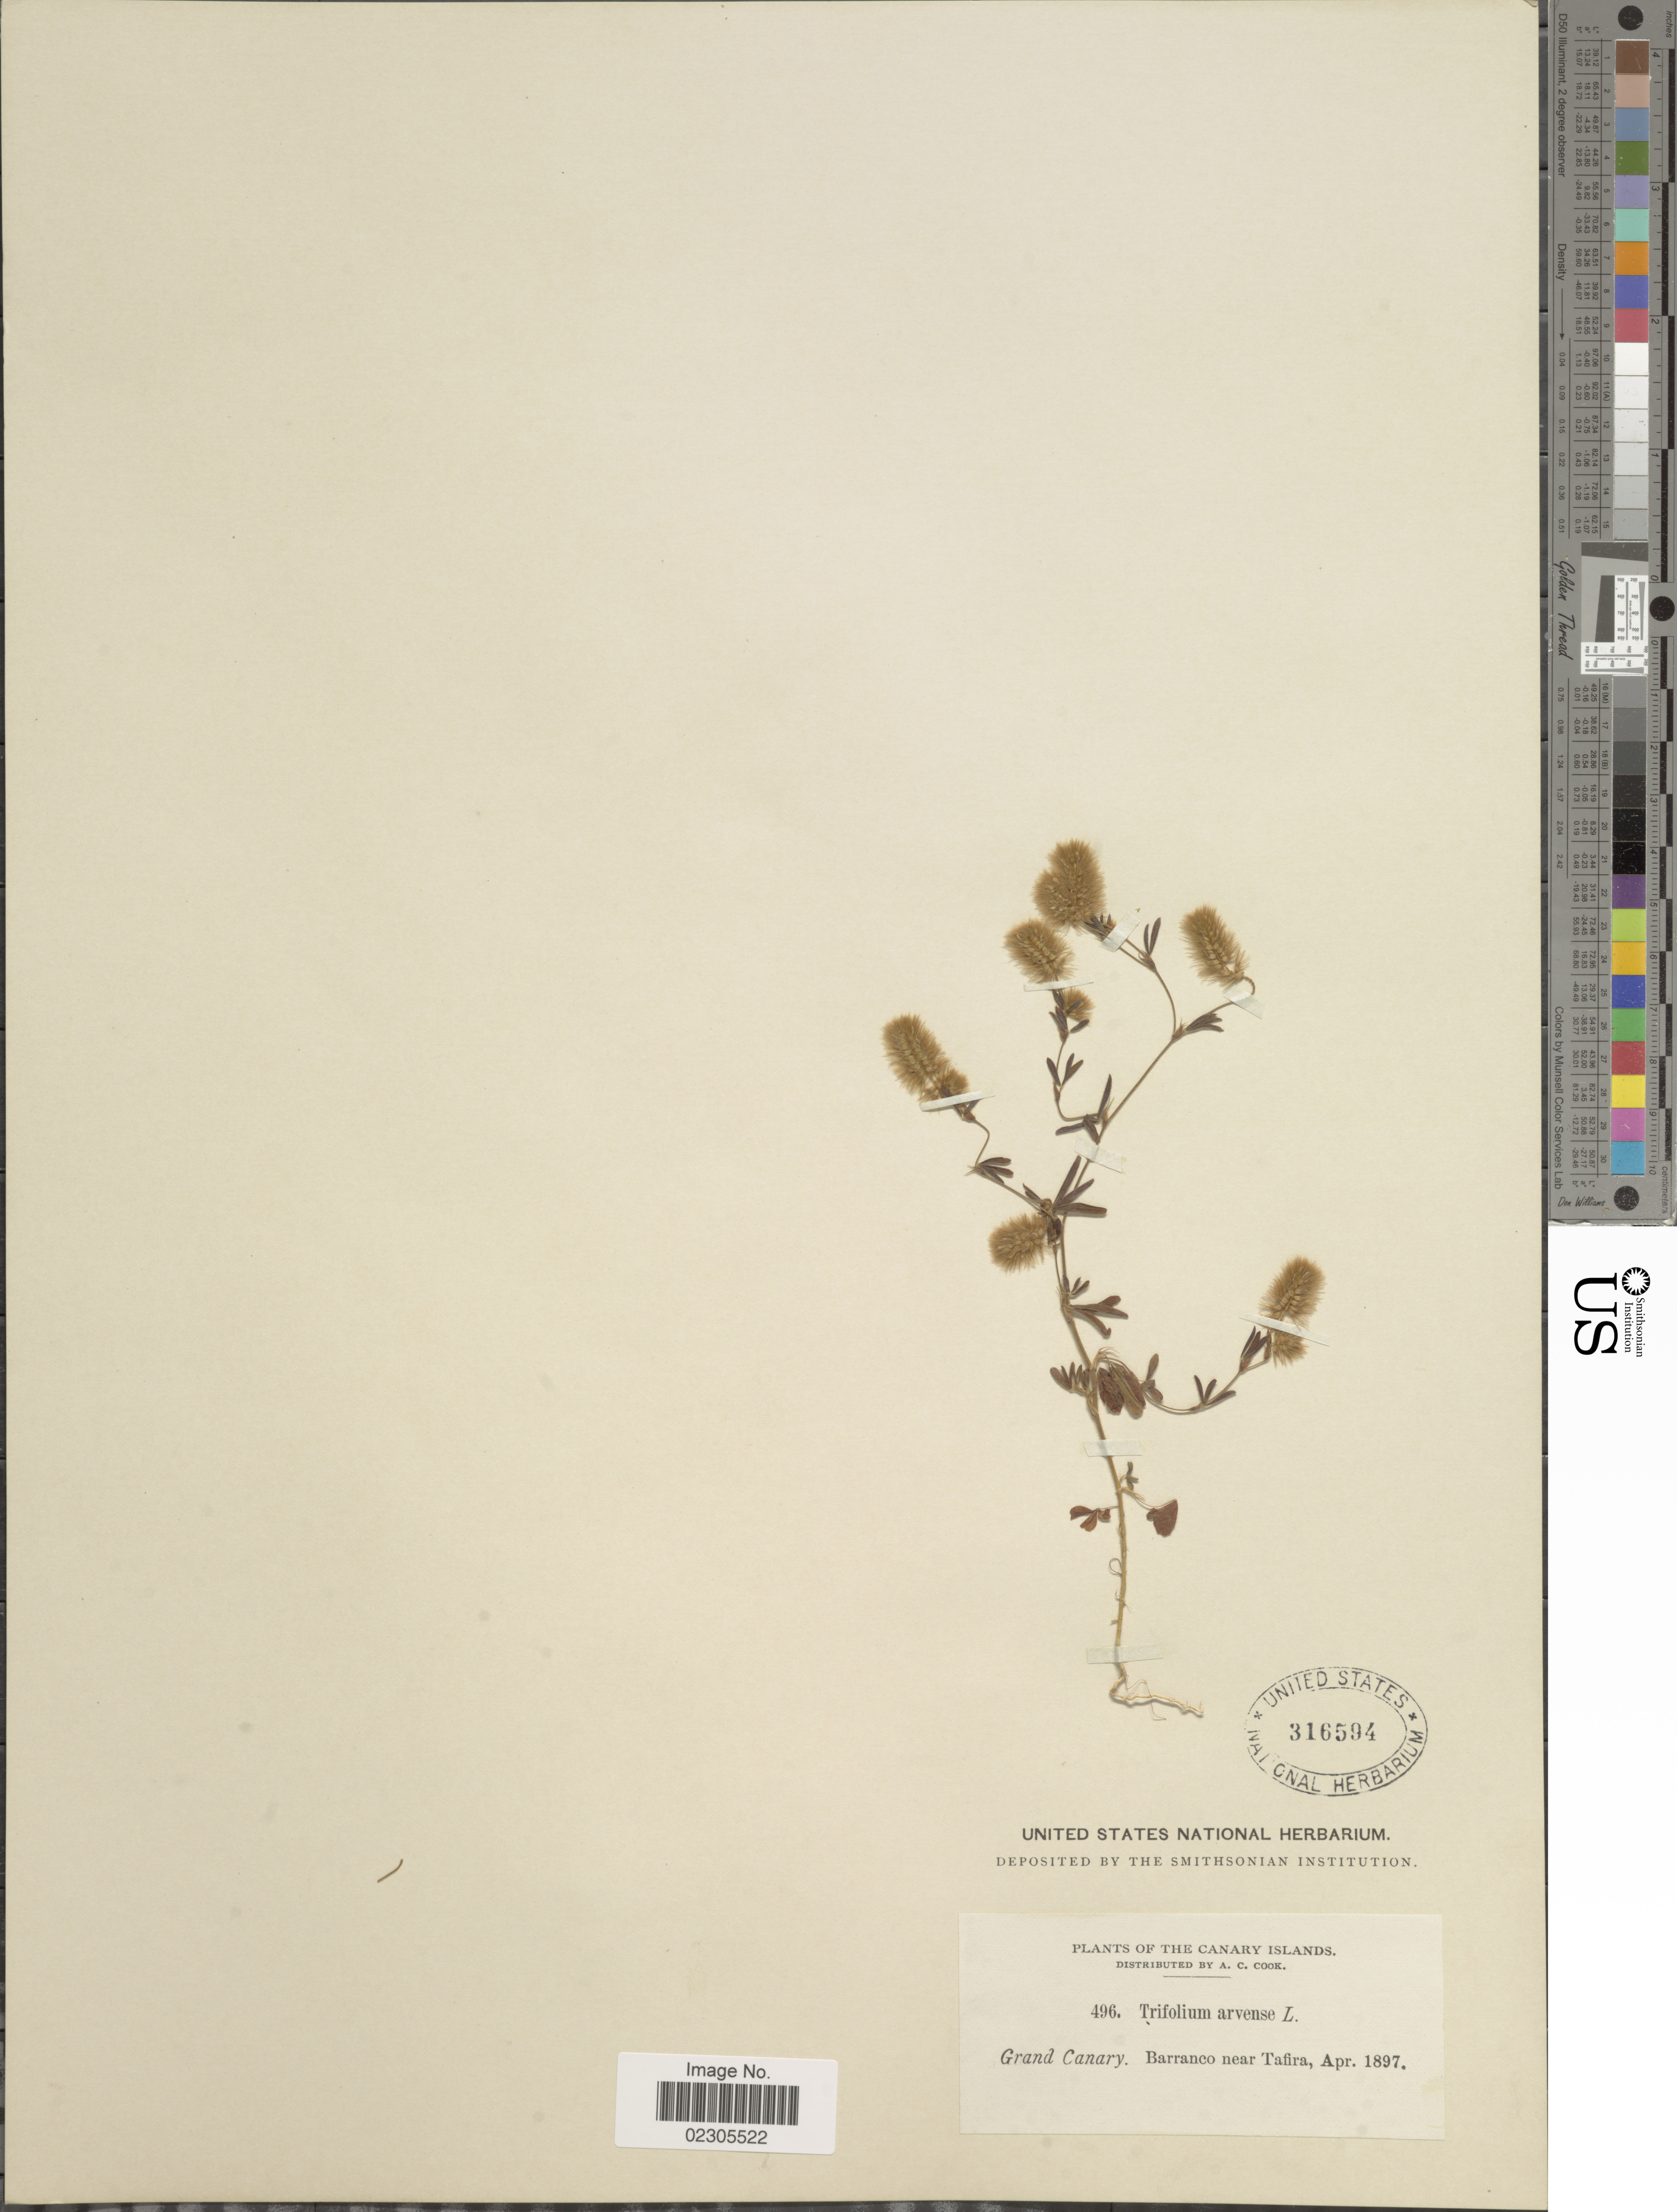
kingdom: Plantae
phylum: Tracheophyta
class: Magnoliopsida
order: Fabales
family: Fabaceae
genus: Trifolium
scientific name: Trifolium arvense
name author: L.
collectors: Alice C. Cook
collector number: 496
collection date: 1897-04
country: Spain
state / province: Canarias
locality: The Canary Islands, Gran Canary: Barranca near Tafira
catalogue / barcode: US 316594